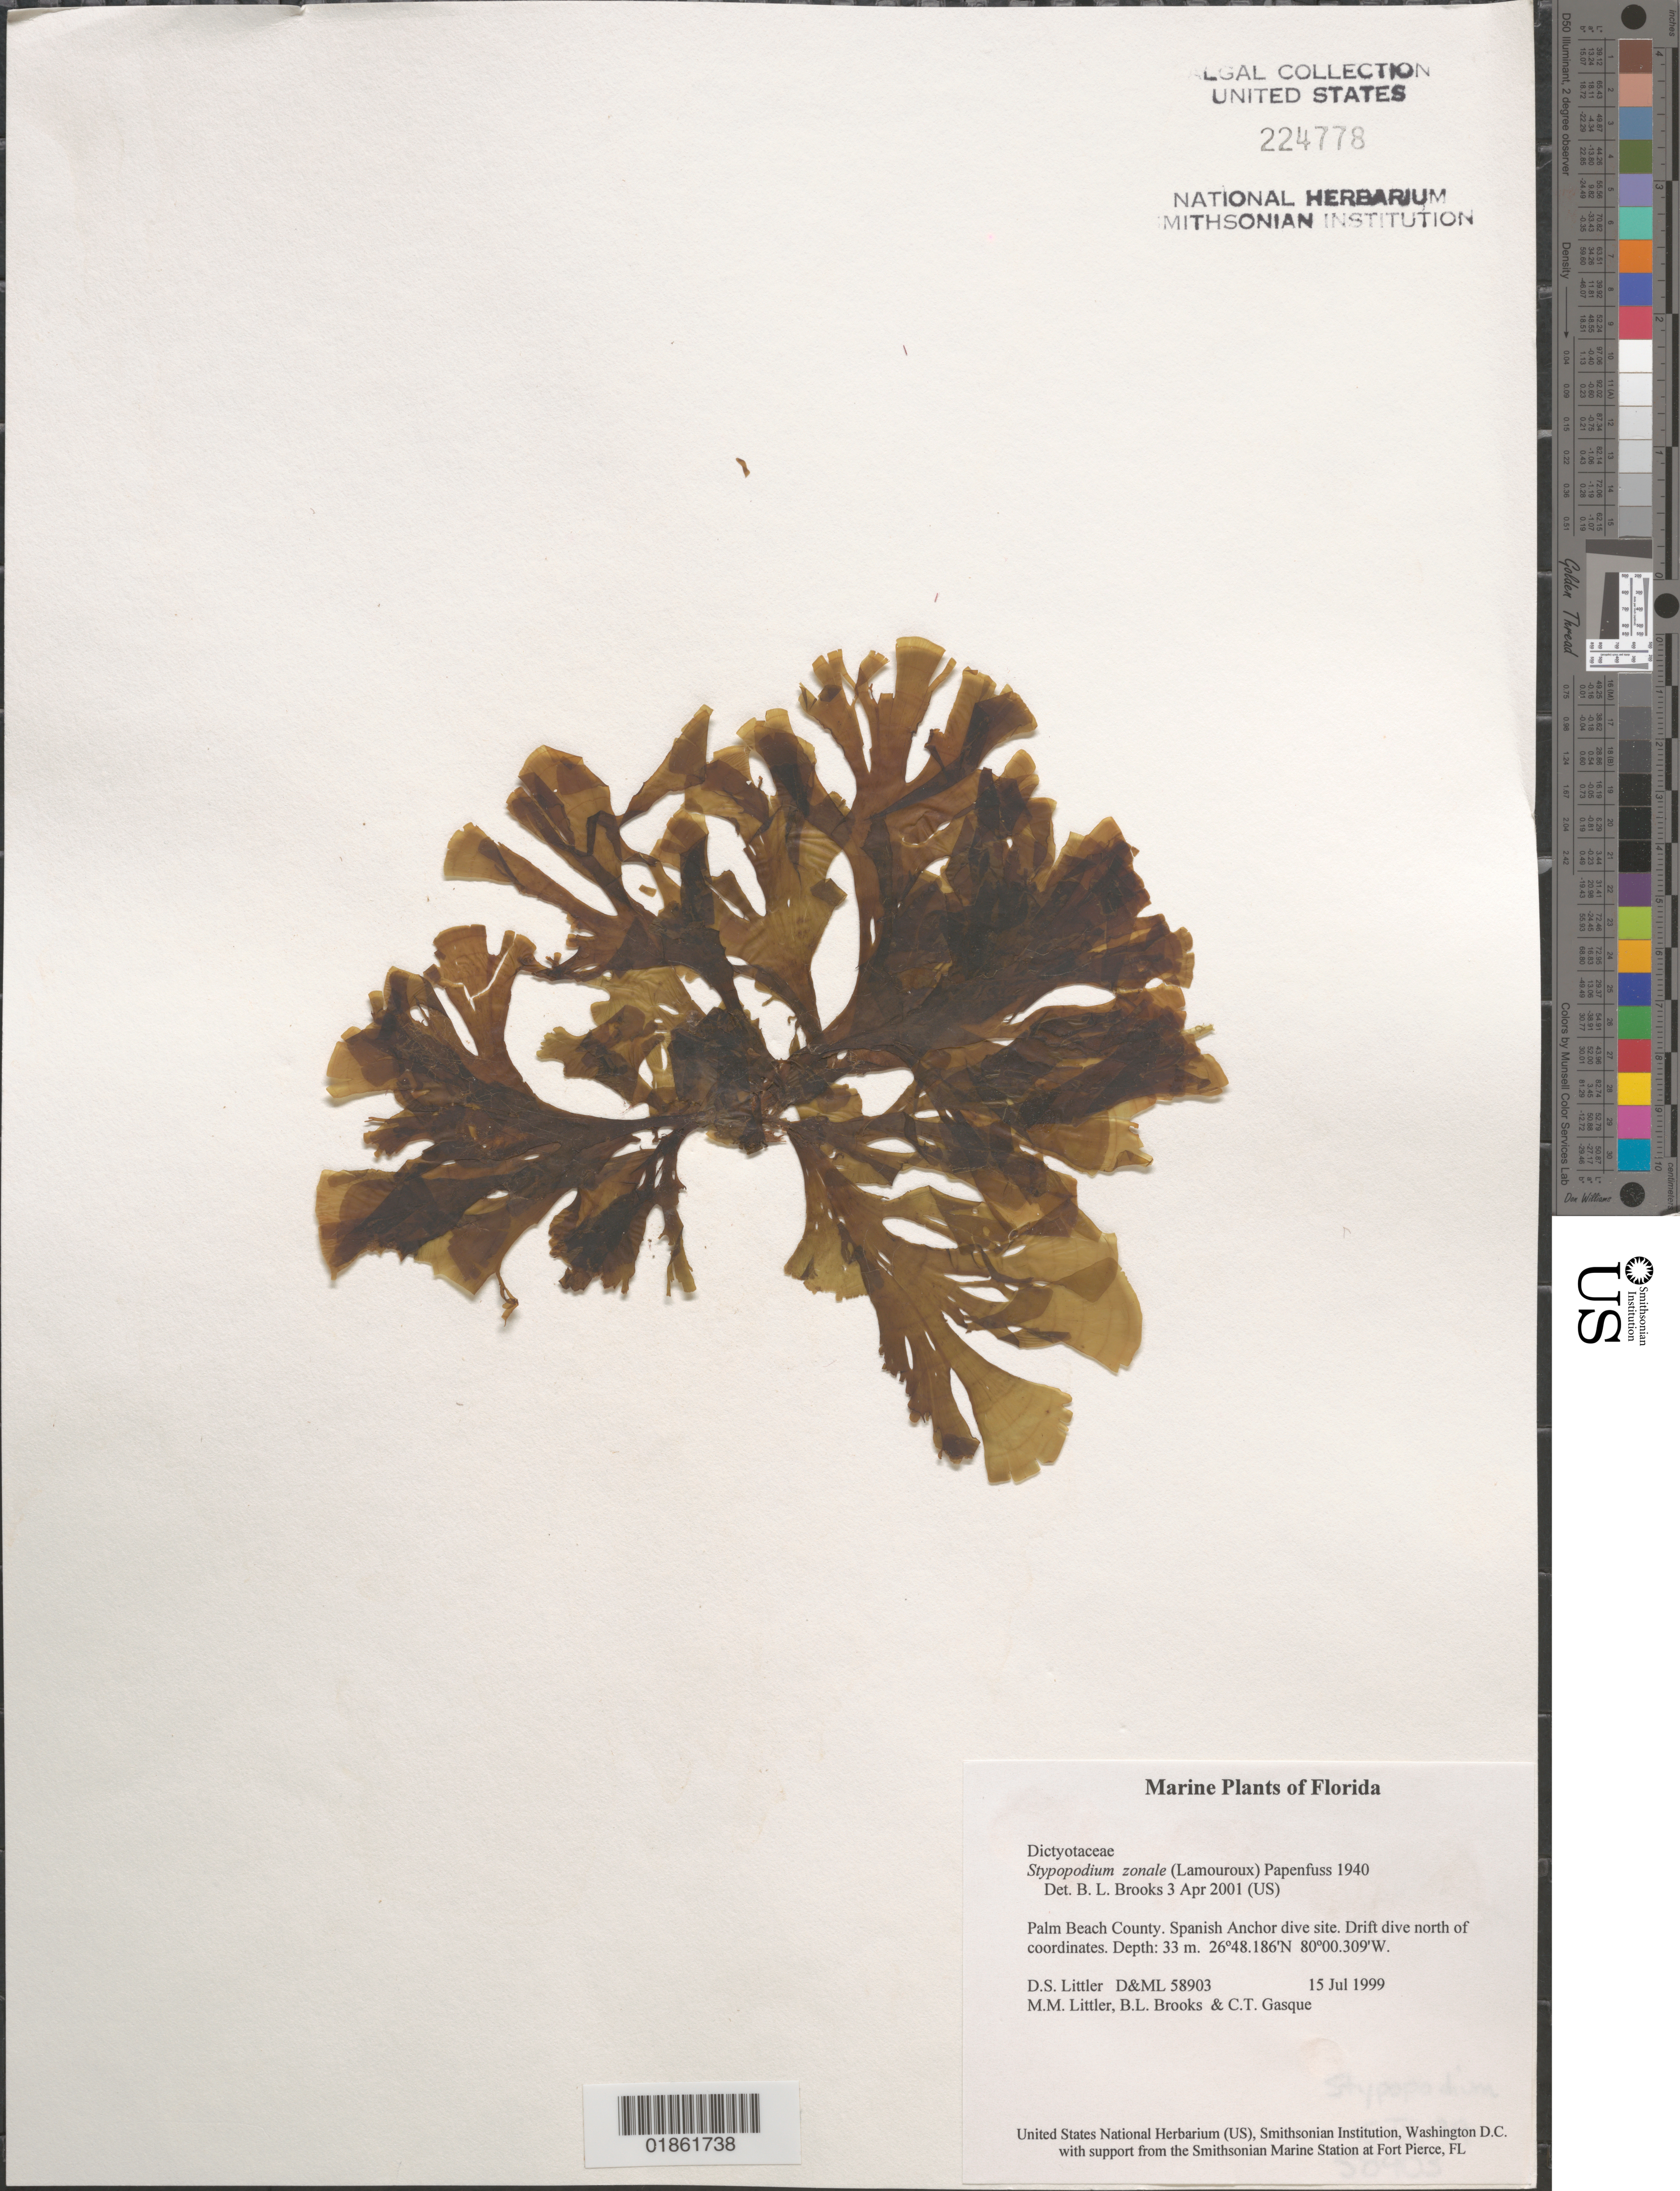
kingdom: Chromista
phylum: Ochrophyta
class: Phaeophyceae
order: Dictyotales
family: Dictyotaceae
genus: Stypopodium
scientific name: Stypopodium sp.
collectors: D. S. Littler, M. M. Littler & C. Gasque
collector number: D&ML 58903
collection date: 1999-07-15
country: United States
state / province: Florida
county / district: Palm Beach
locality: West Palm Beach. Spanish Anchor dive site.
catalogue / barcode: US 224778